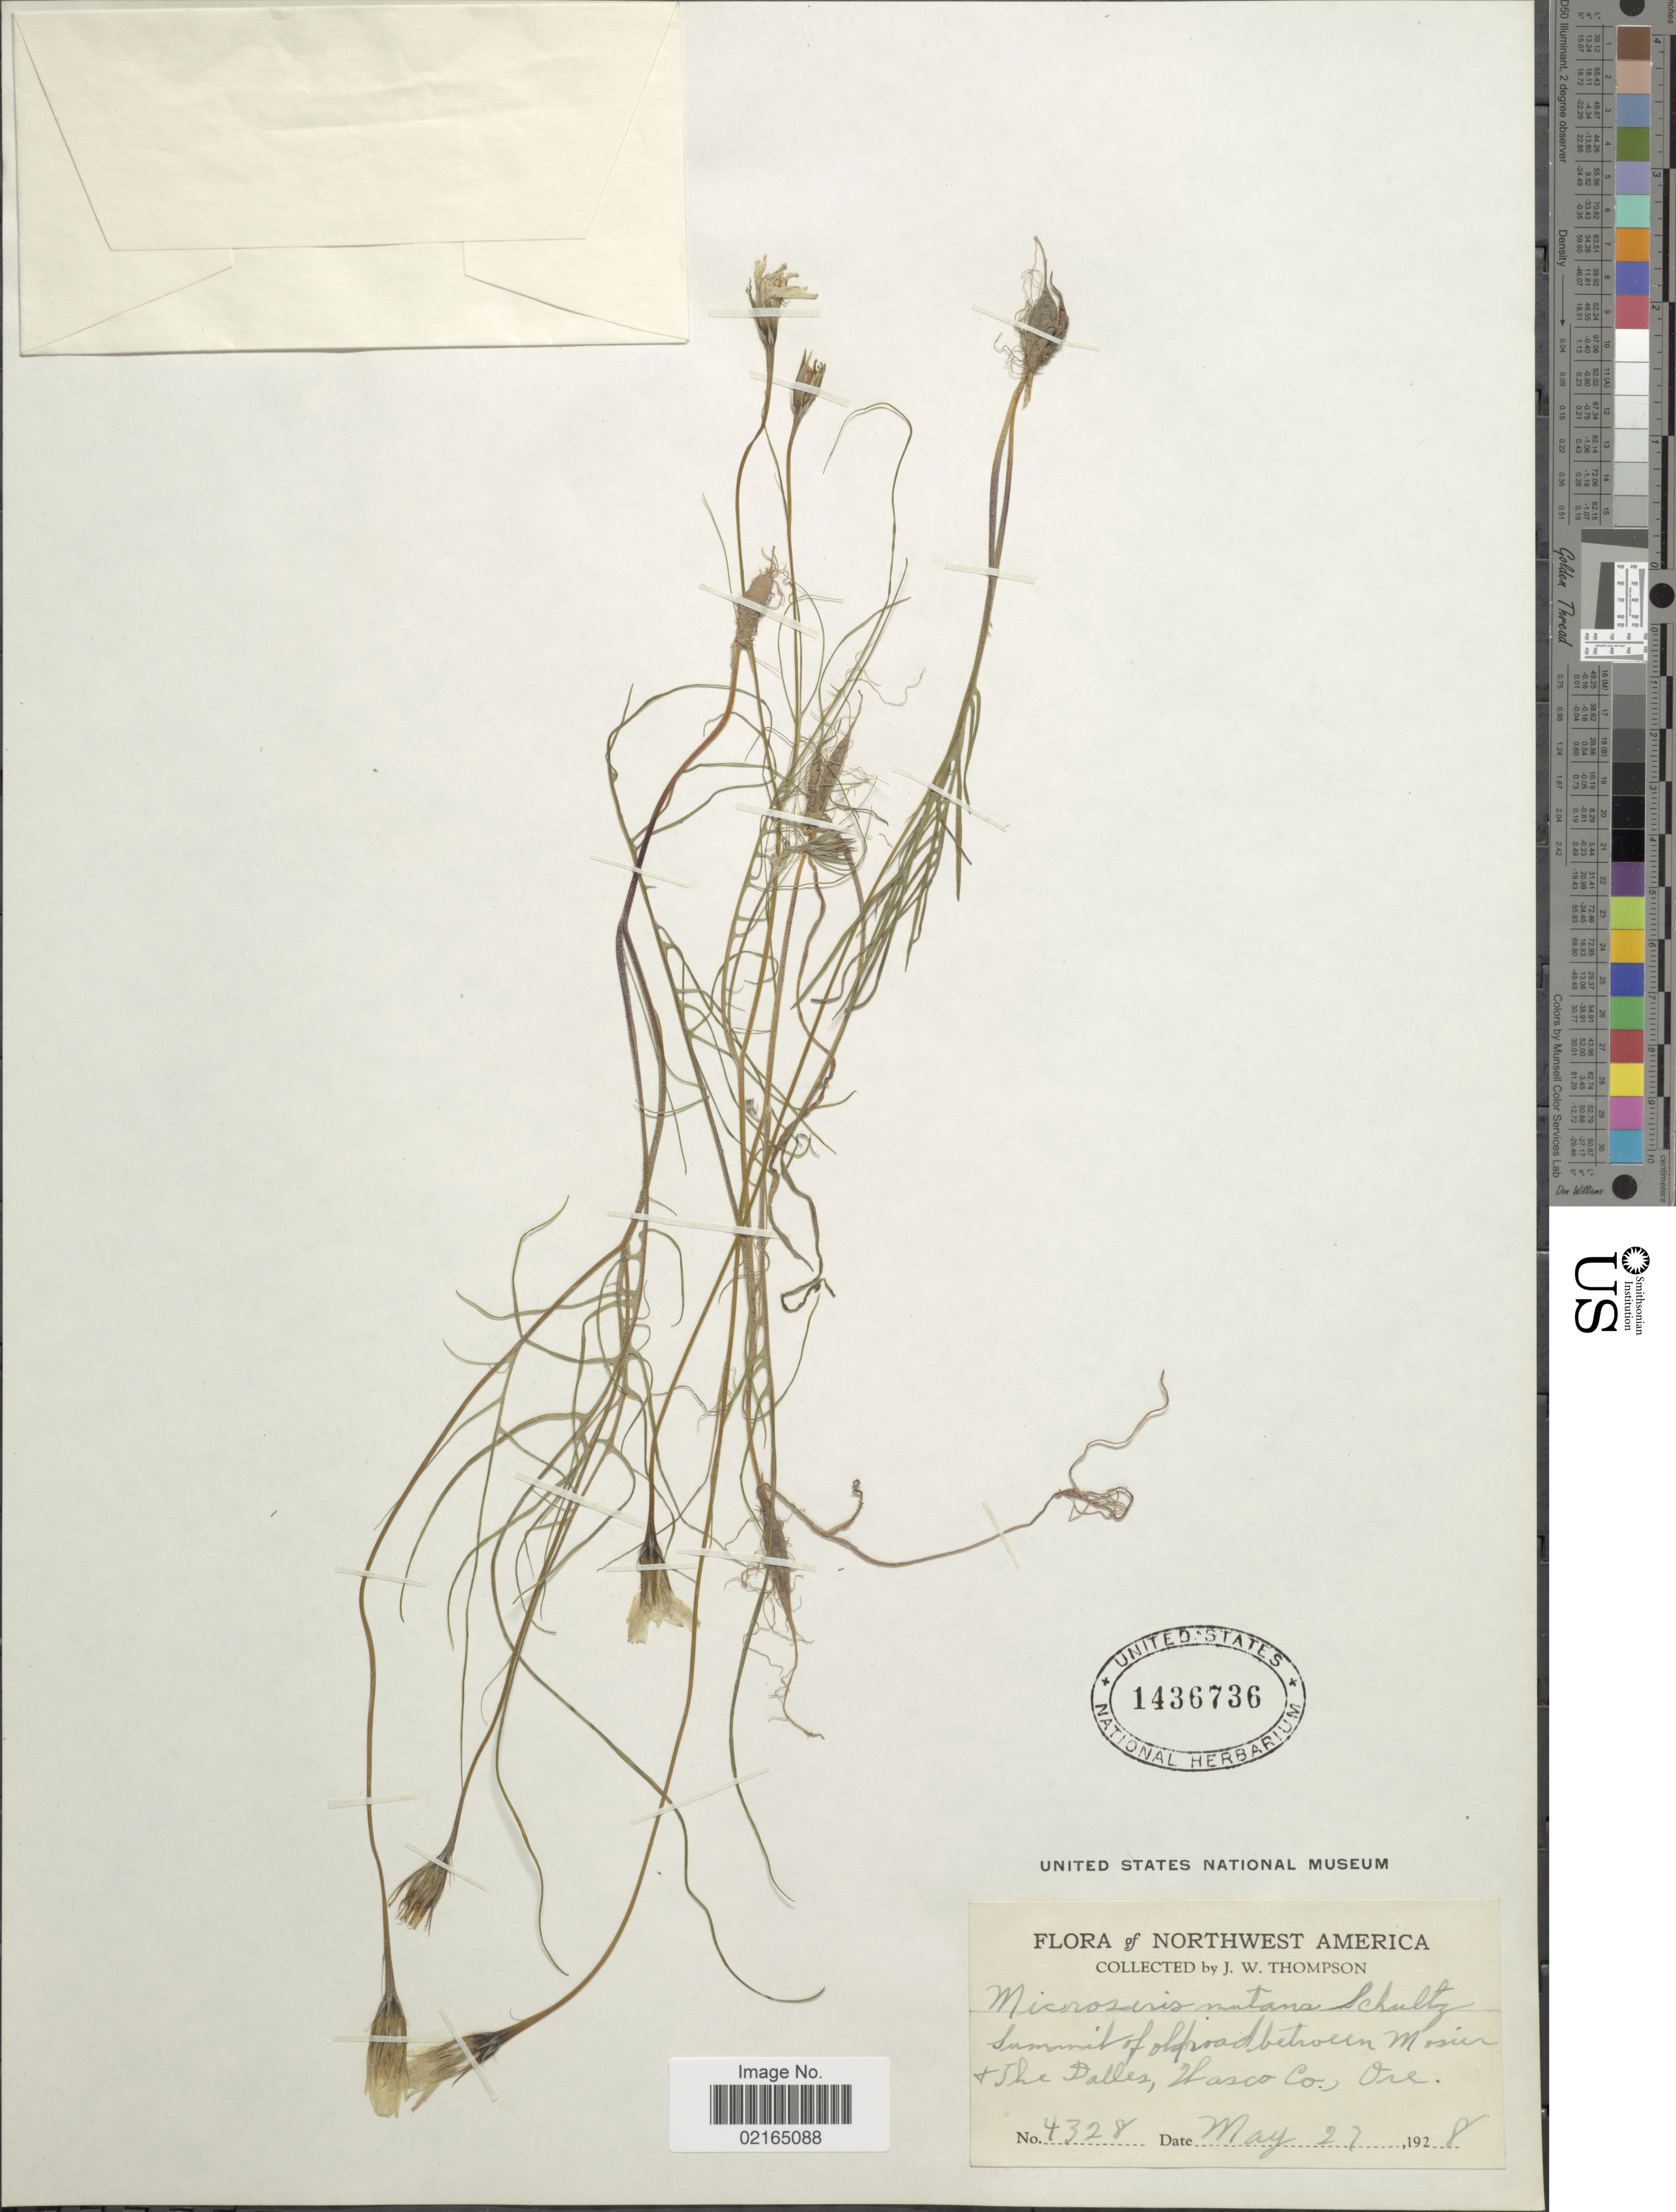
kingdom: Plantae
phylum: Tracheophyta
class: Magnoliopsida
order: Asterales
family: Asteraceae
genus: Microseris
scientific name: Microseris nutans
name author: (Hook.) Sch. Bip.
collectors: J. W. Thompson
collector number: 4328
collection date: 1928-05-27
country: United States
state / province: Oregon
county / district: Wasco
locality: Summit of old road between Mosier + The Dalles, Wasco Co., Northwest America.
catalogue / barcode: US 1436736